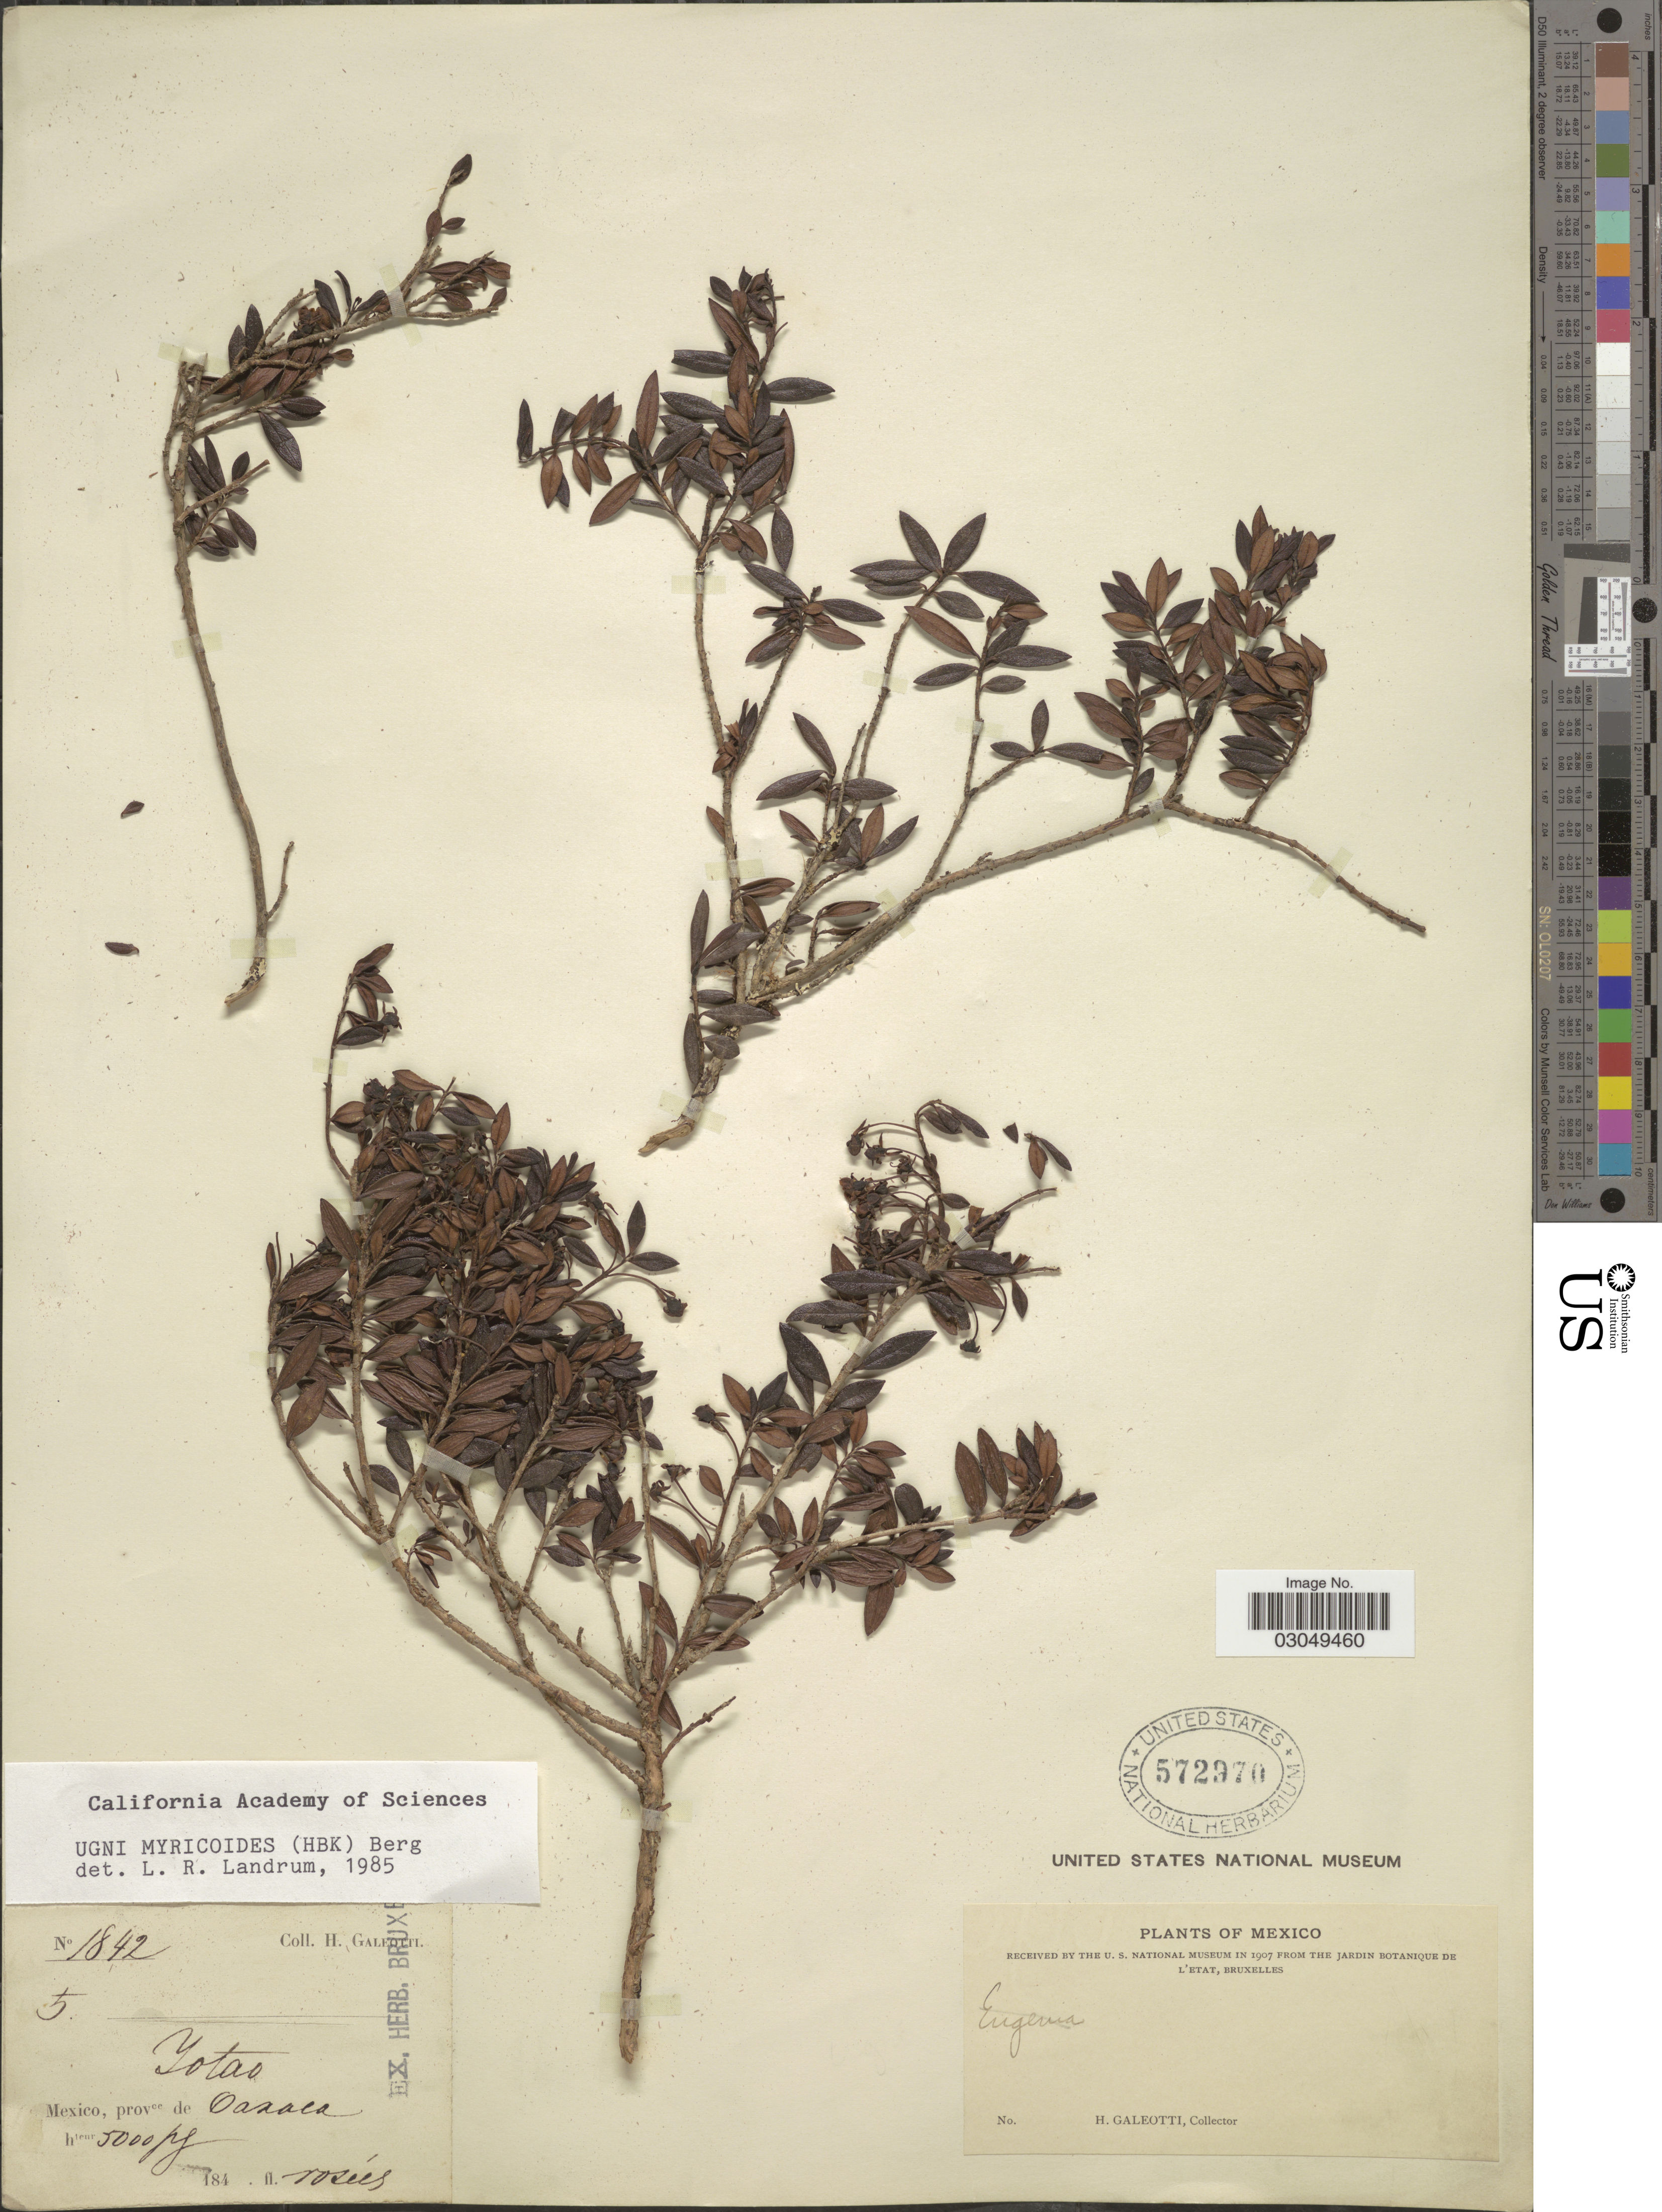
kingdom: Plantae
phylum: Tracheophyta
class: Magnoliopsida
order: Myrtales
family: Myrtaceae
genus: Ugni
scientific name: Ugni myricoides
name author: (Kunth) O. Berg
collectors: H. G. Galeotti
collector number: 1842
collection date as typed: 184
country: Mexico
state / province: Oaxaca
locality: Yotao.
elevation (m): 1524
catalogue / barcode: US 572970